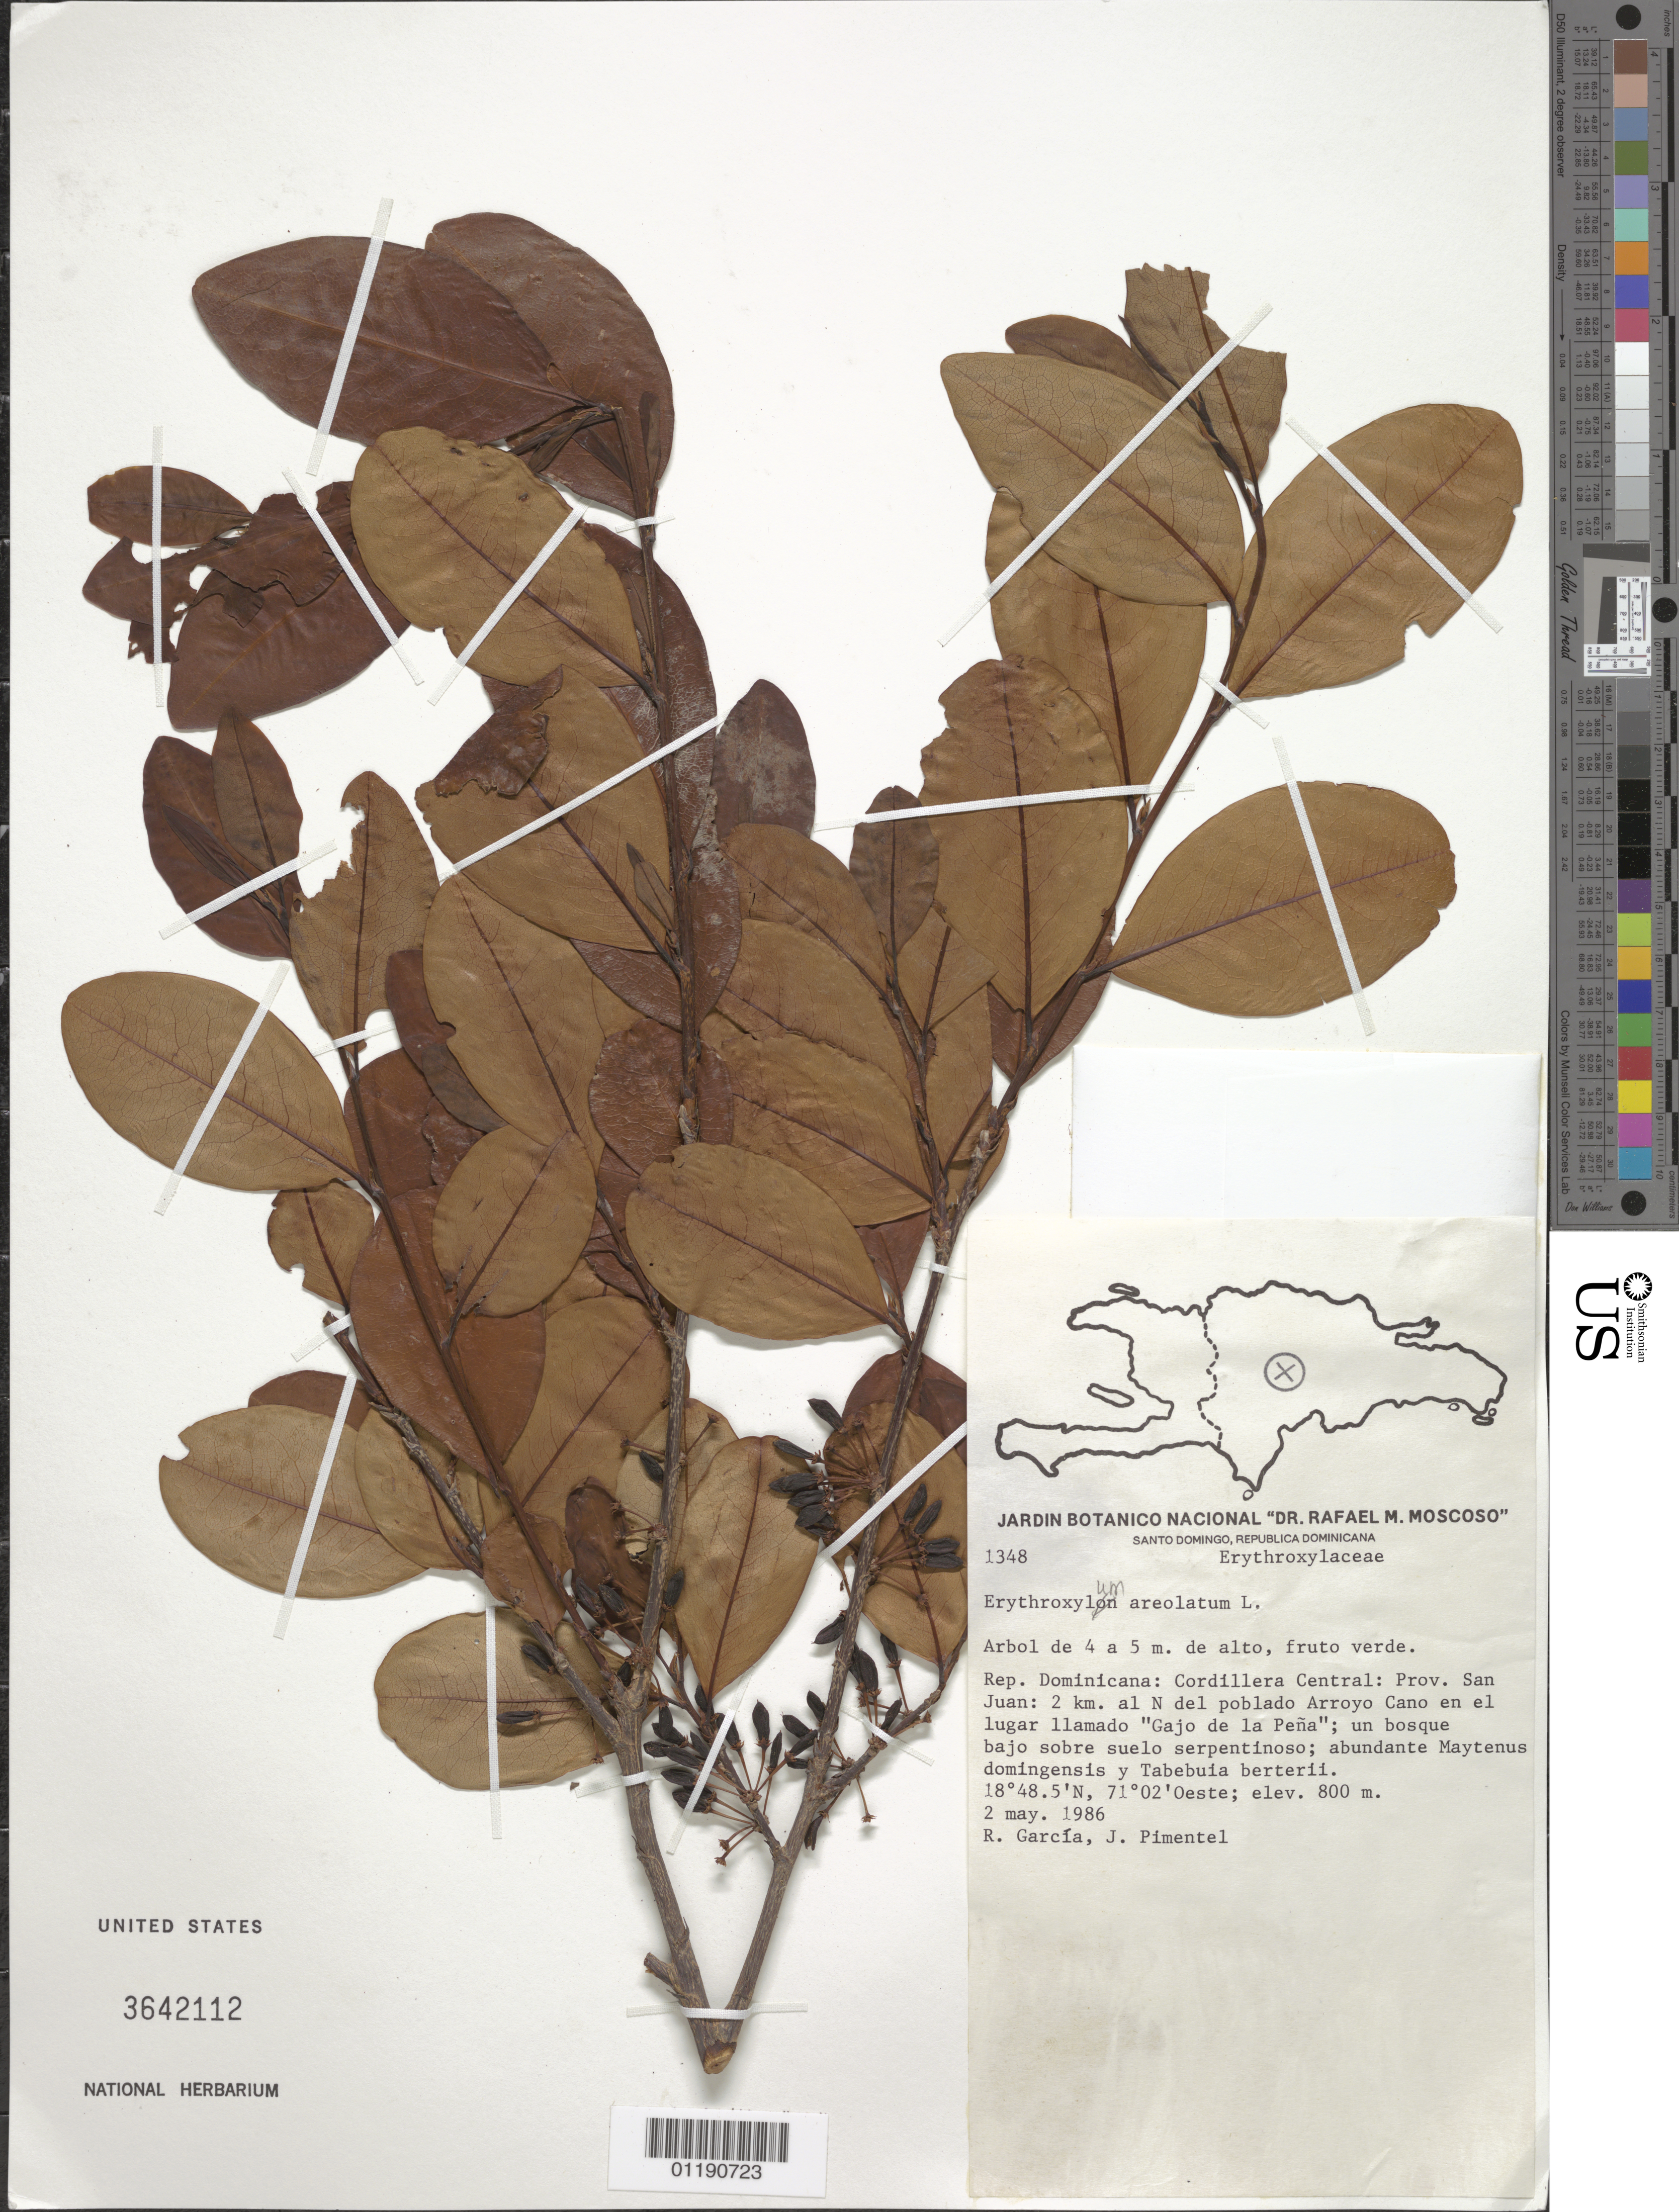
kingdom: Plantae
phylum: Tracheophyta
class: Magnoliopsida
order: Malpighiales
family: Erythroxylaceae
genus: Erythroxylum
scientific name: Erythroxylum areolatum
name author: L.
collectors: R. G. García & J. Pimentel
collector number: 1348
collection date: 1986-05-02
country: Dominican Republic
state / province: San Juan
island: Hispaniola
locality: Cordillera Central: Prov. San Juan: 2 km. N of the town Arroyo Cano in the place called "Gajo de la Peña".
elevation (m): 800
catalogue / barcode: US 3642112